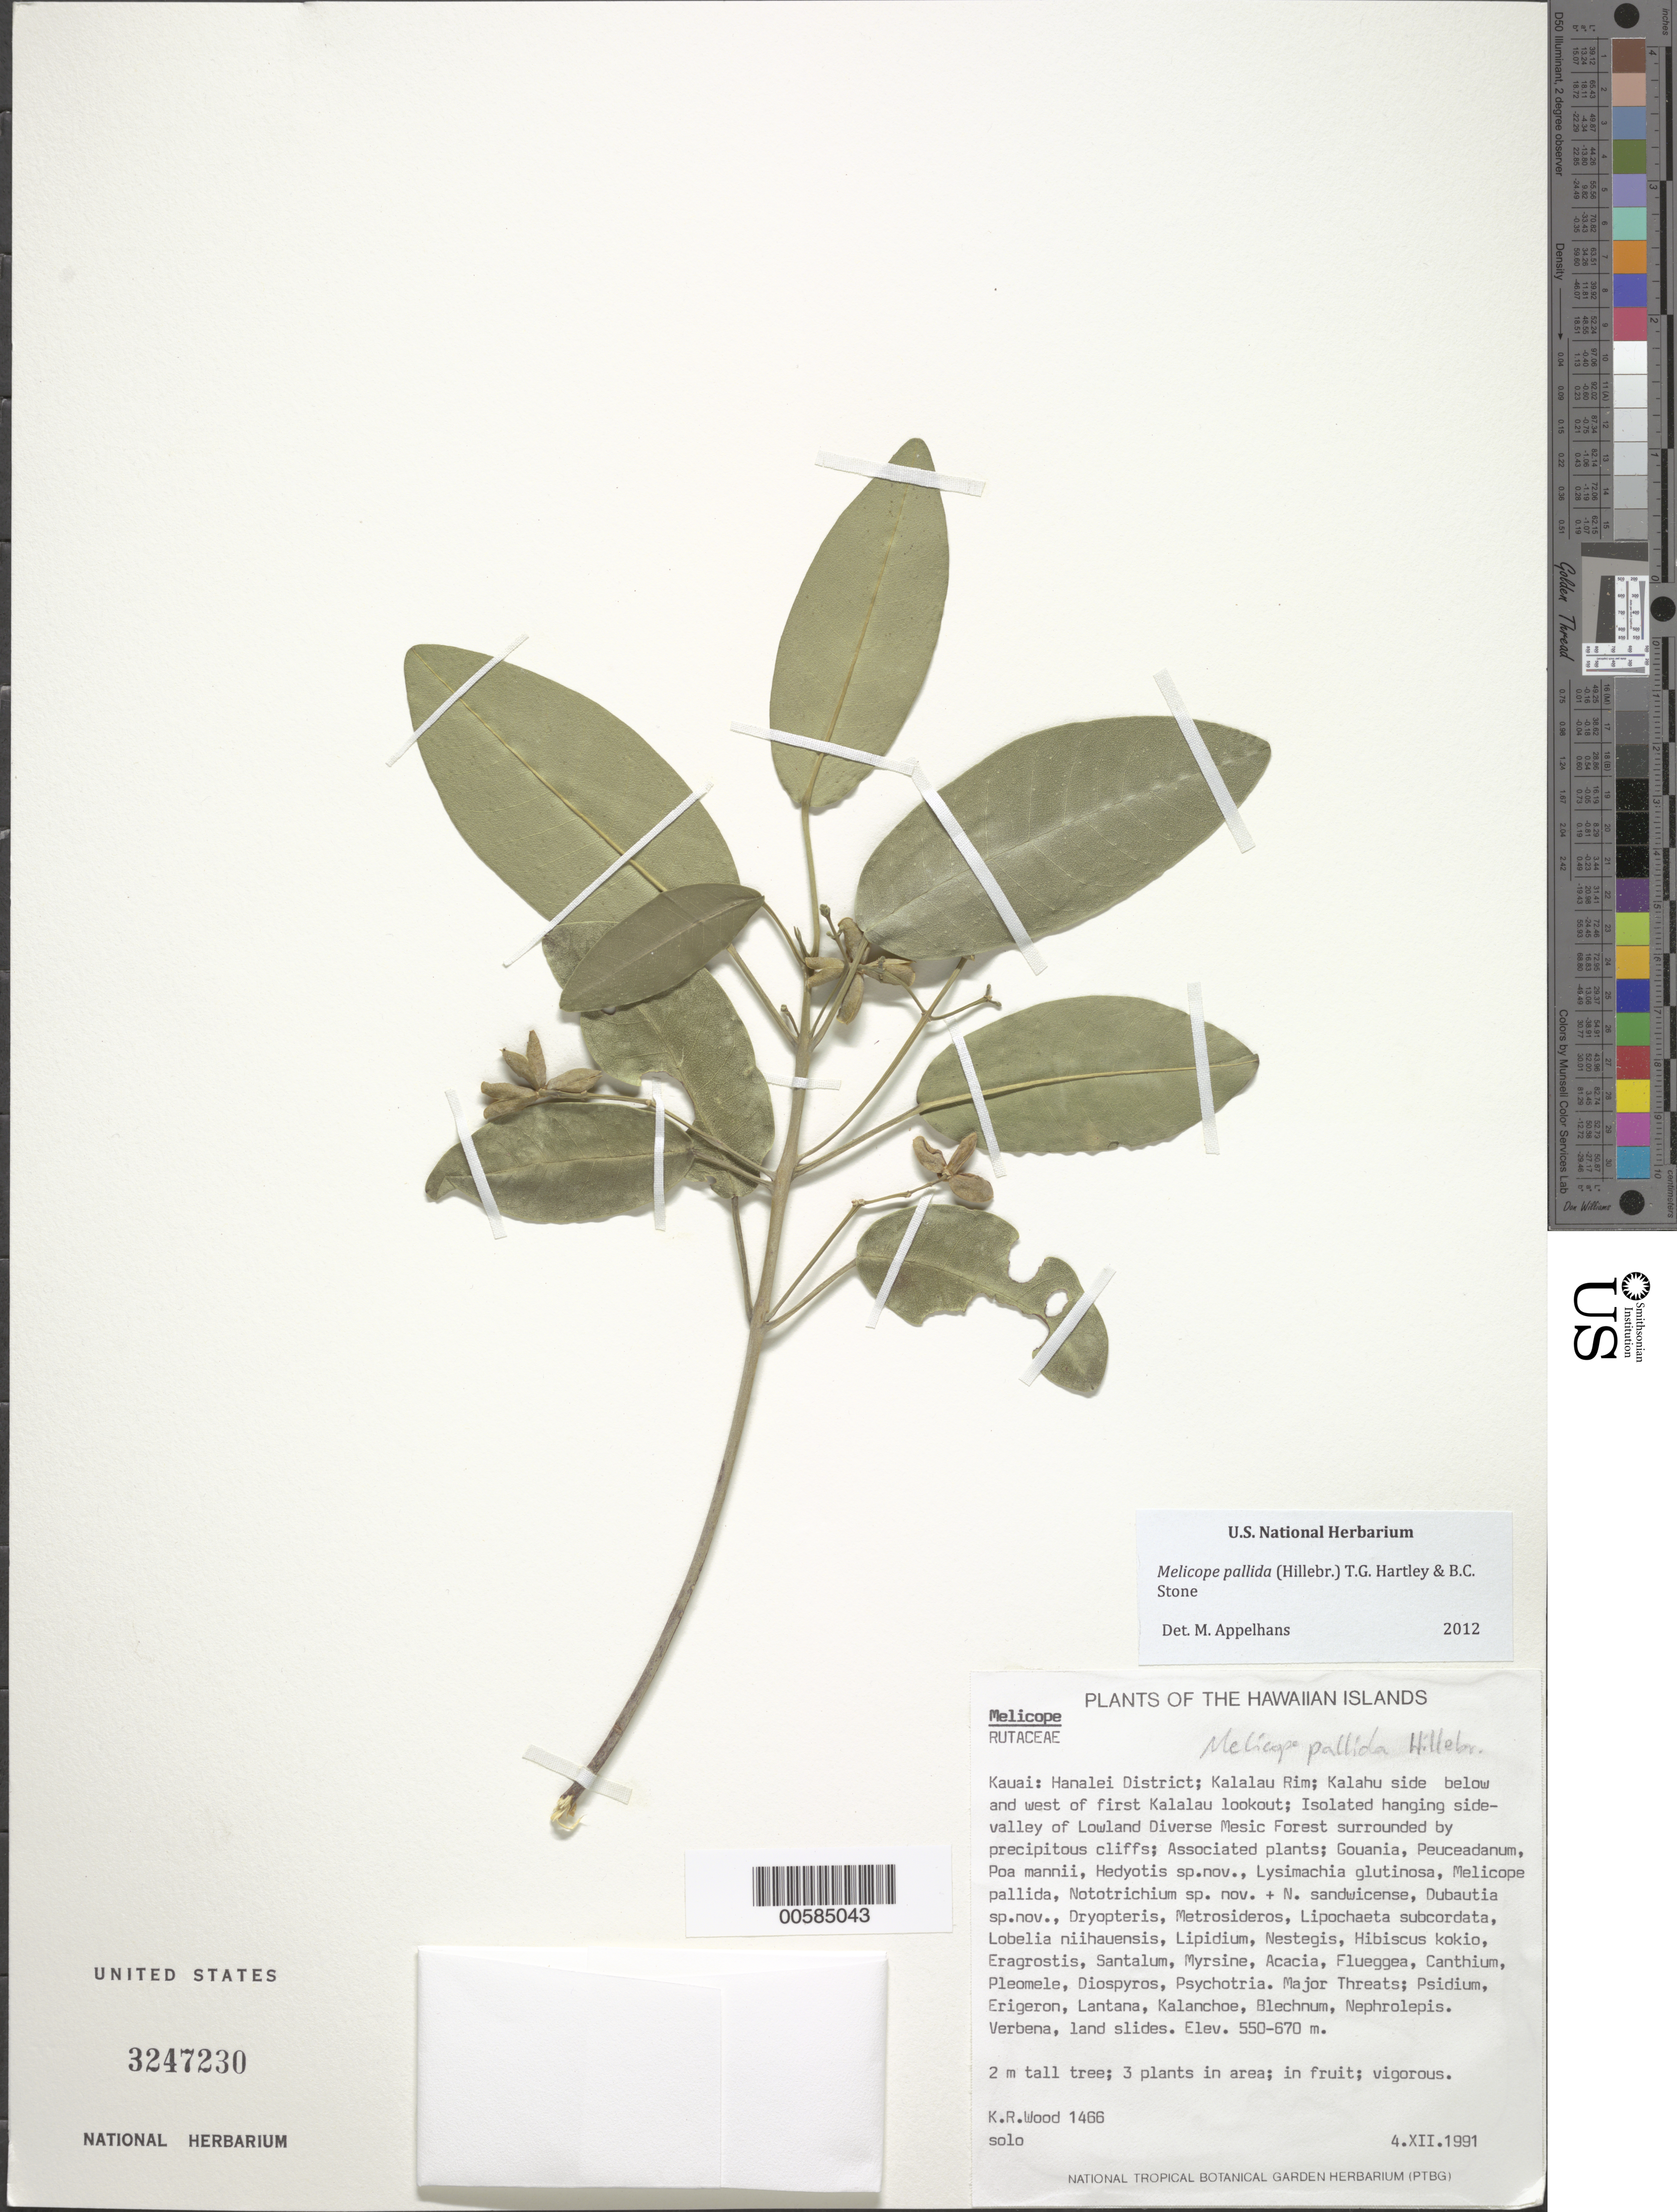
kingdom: Plantae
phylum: Tracheophyta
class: Magnoliopsida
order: Sapindales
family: Rutaceae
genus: Melicope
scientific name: Melicope pallida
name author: (Hillebr.) T.G. Hartley & B.C. Stone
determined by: Appelhans, M.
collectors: K. R. Wood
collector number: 1466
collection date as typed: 4 Dec 1991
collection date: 1991-12-04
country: United States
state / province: Hawaii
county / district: Kauai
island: Kaua'i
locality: Hanalei Dist; Kalalau Rim; Kalahu side below and W of first Kalalau lookout.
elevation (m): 550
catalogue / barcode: US 3247230